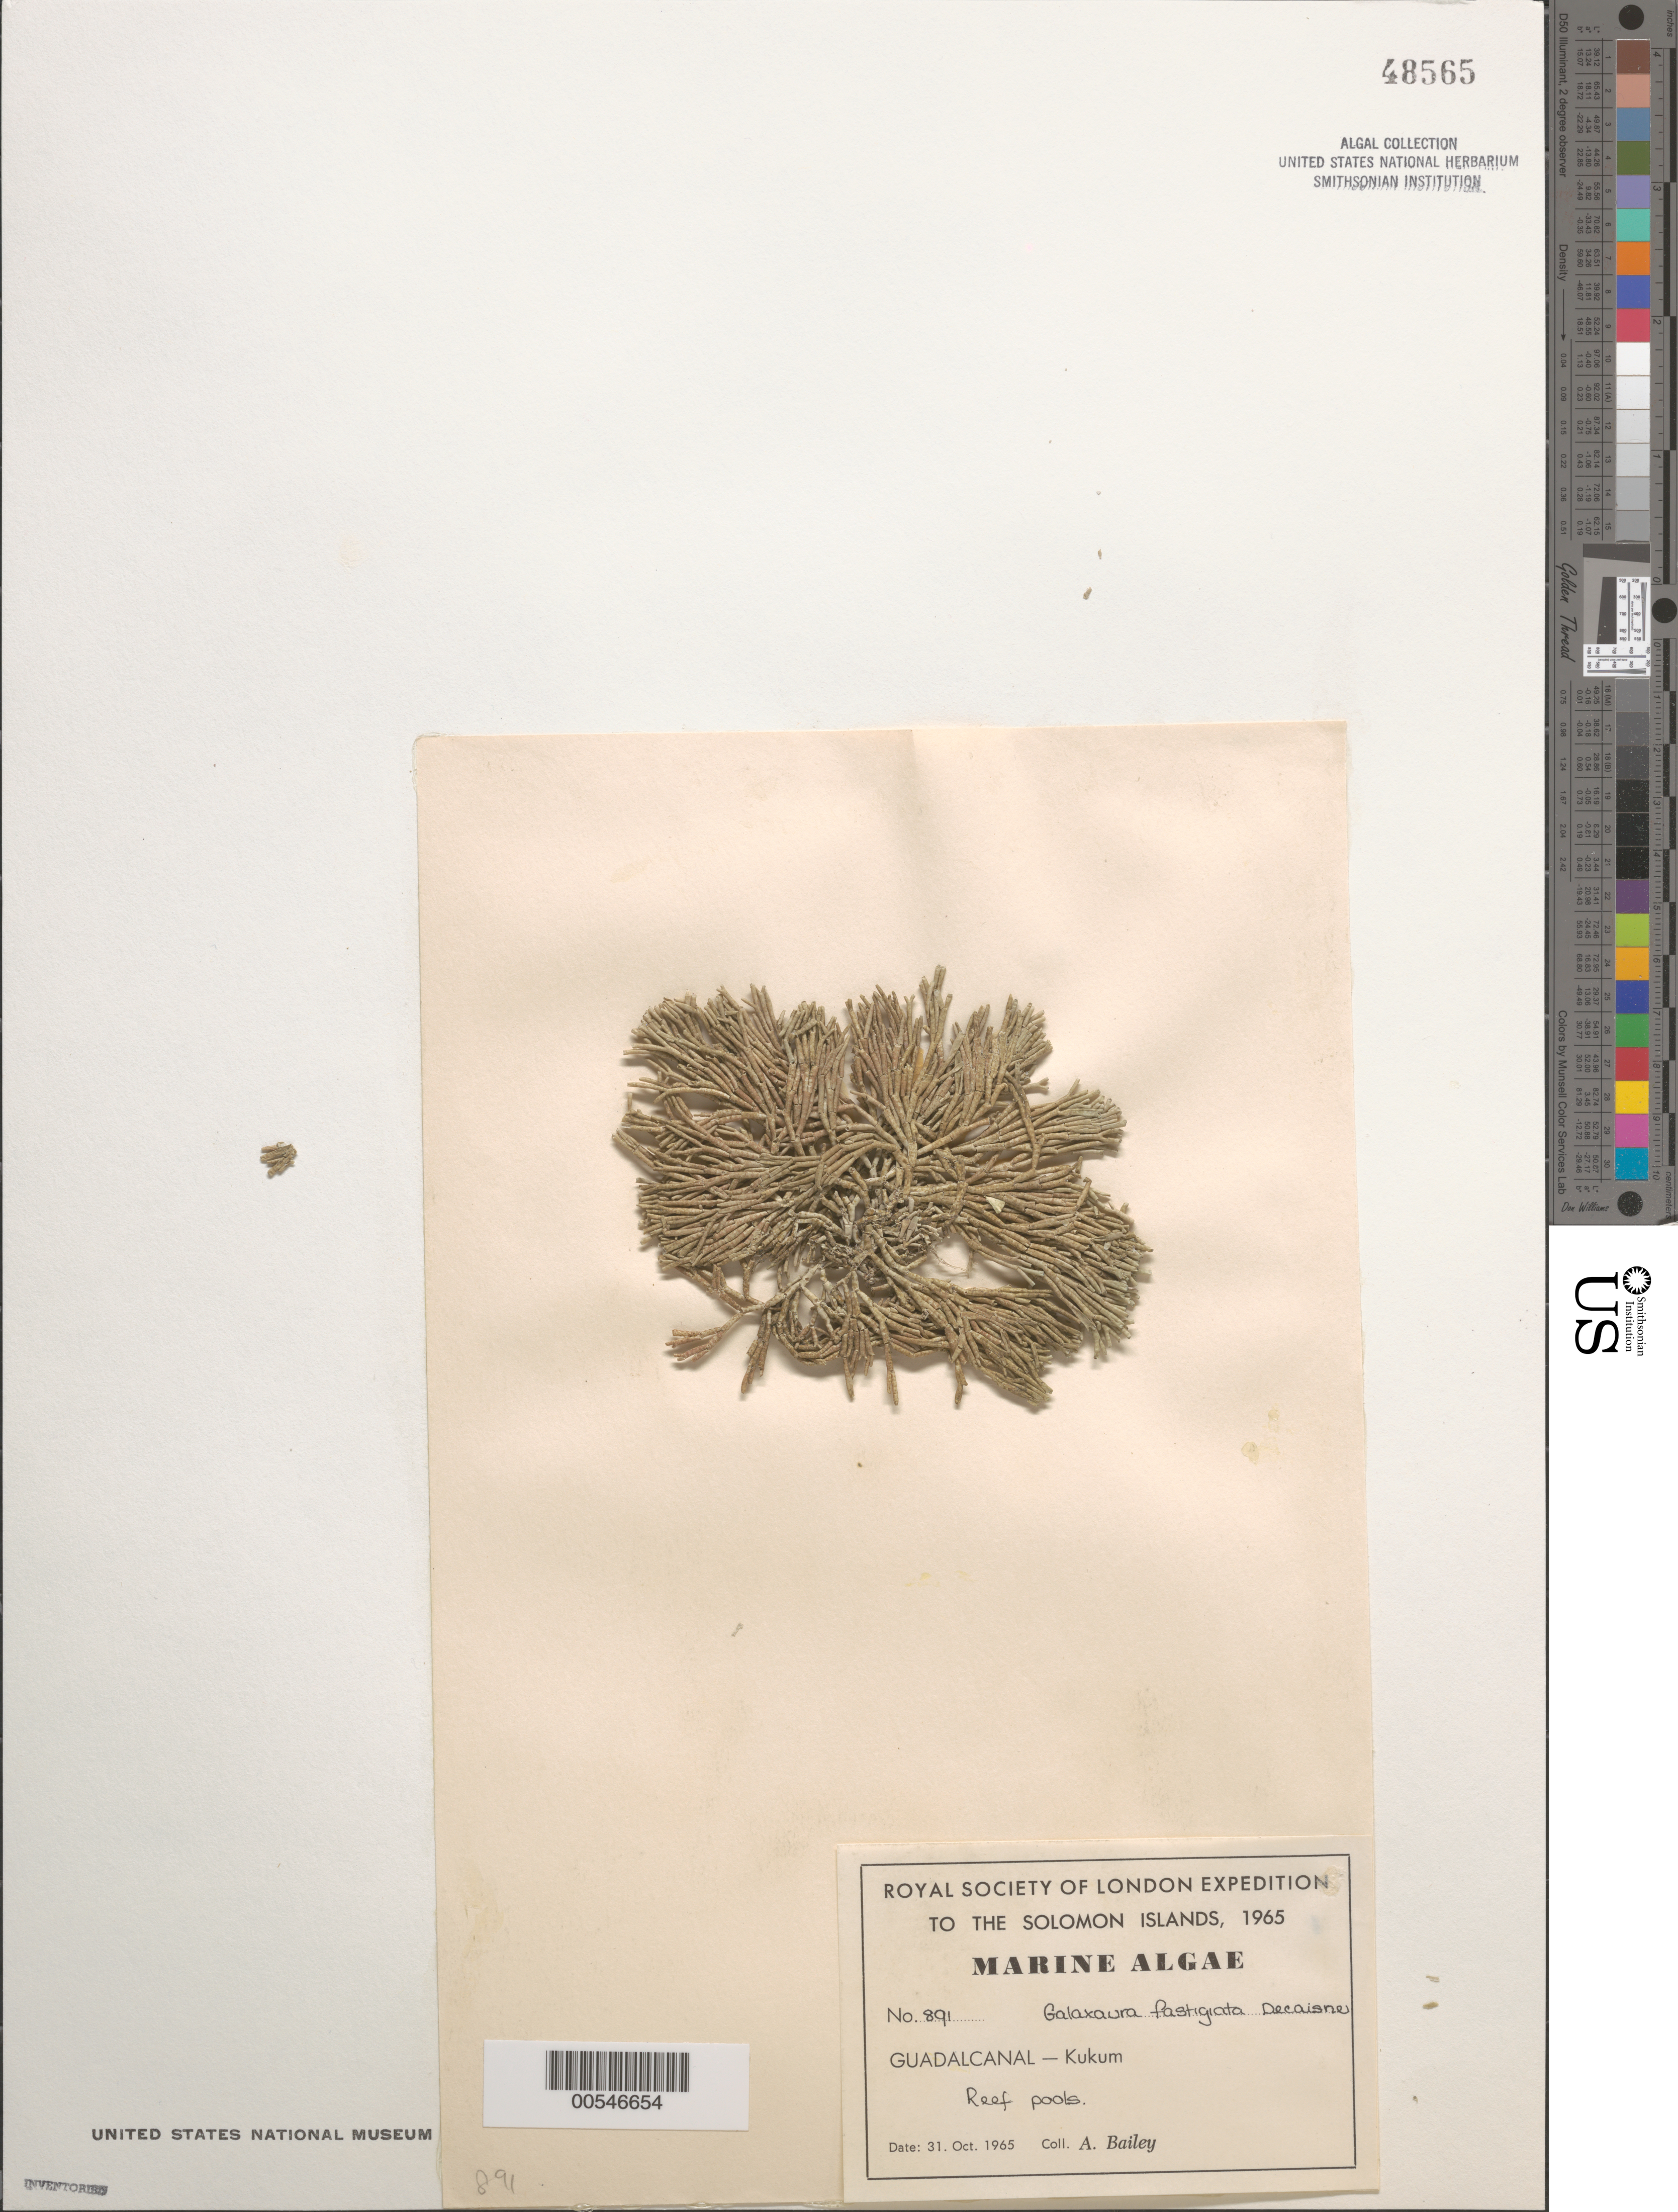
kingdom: Plantae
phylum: Rhodophyta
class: Florideophyceae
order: Nemaliales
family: Galaxauraceae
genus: Tricleocarpa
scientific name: Tricleocarpa fastigiata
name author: (Decne.) Huisman et al.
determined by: Algae name updating Project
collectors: A. Bailey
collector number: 891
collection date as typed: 31 Oct 1965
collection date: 1965-10-31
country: Solomon Islands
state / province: Guadalcanal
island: Guadalcanal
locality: Kukum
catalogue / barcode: US 48565